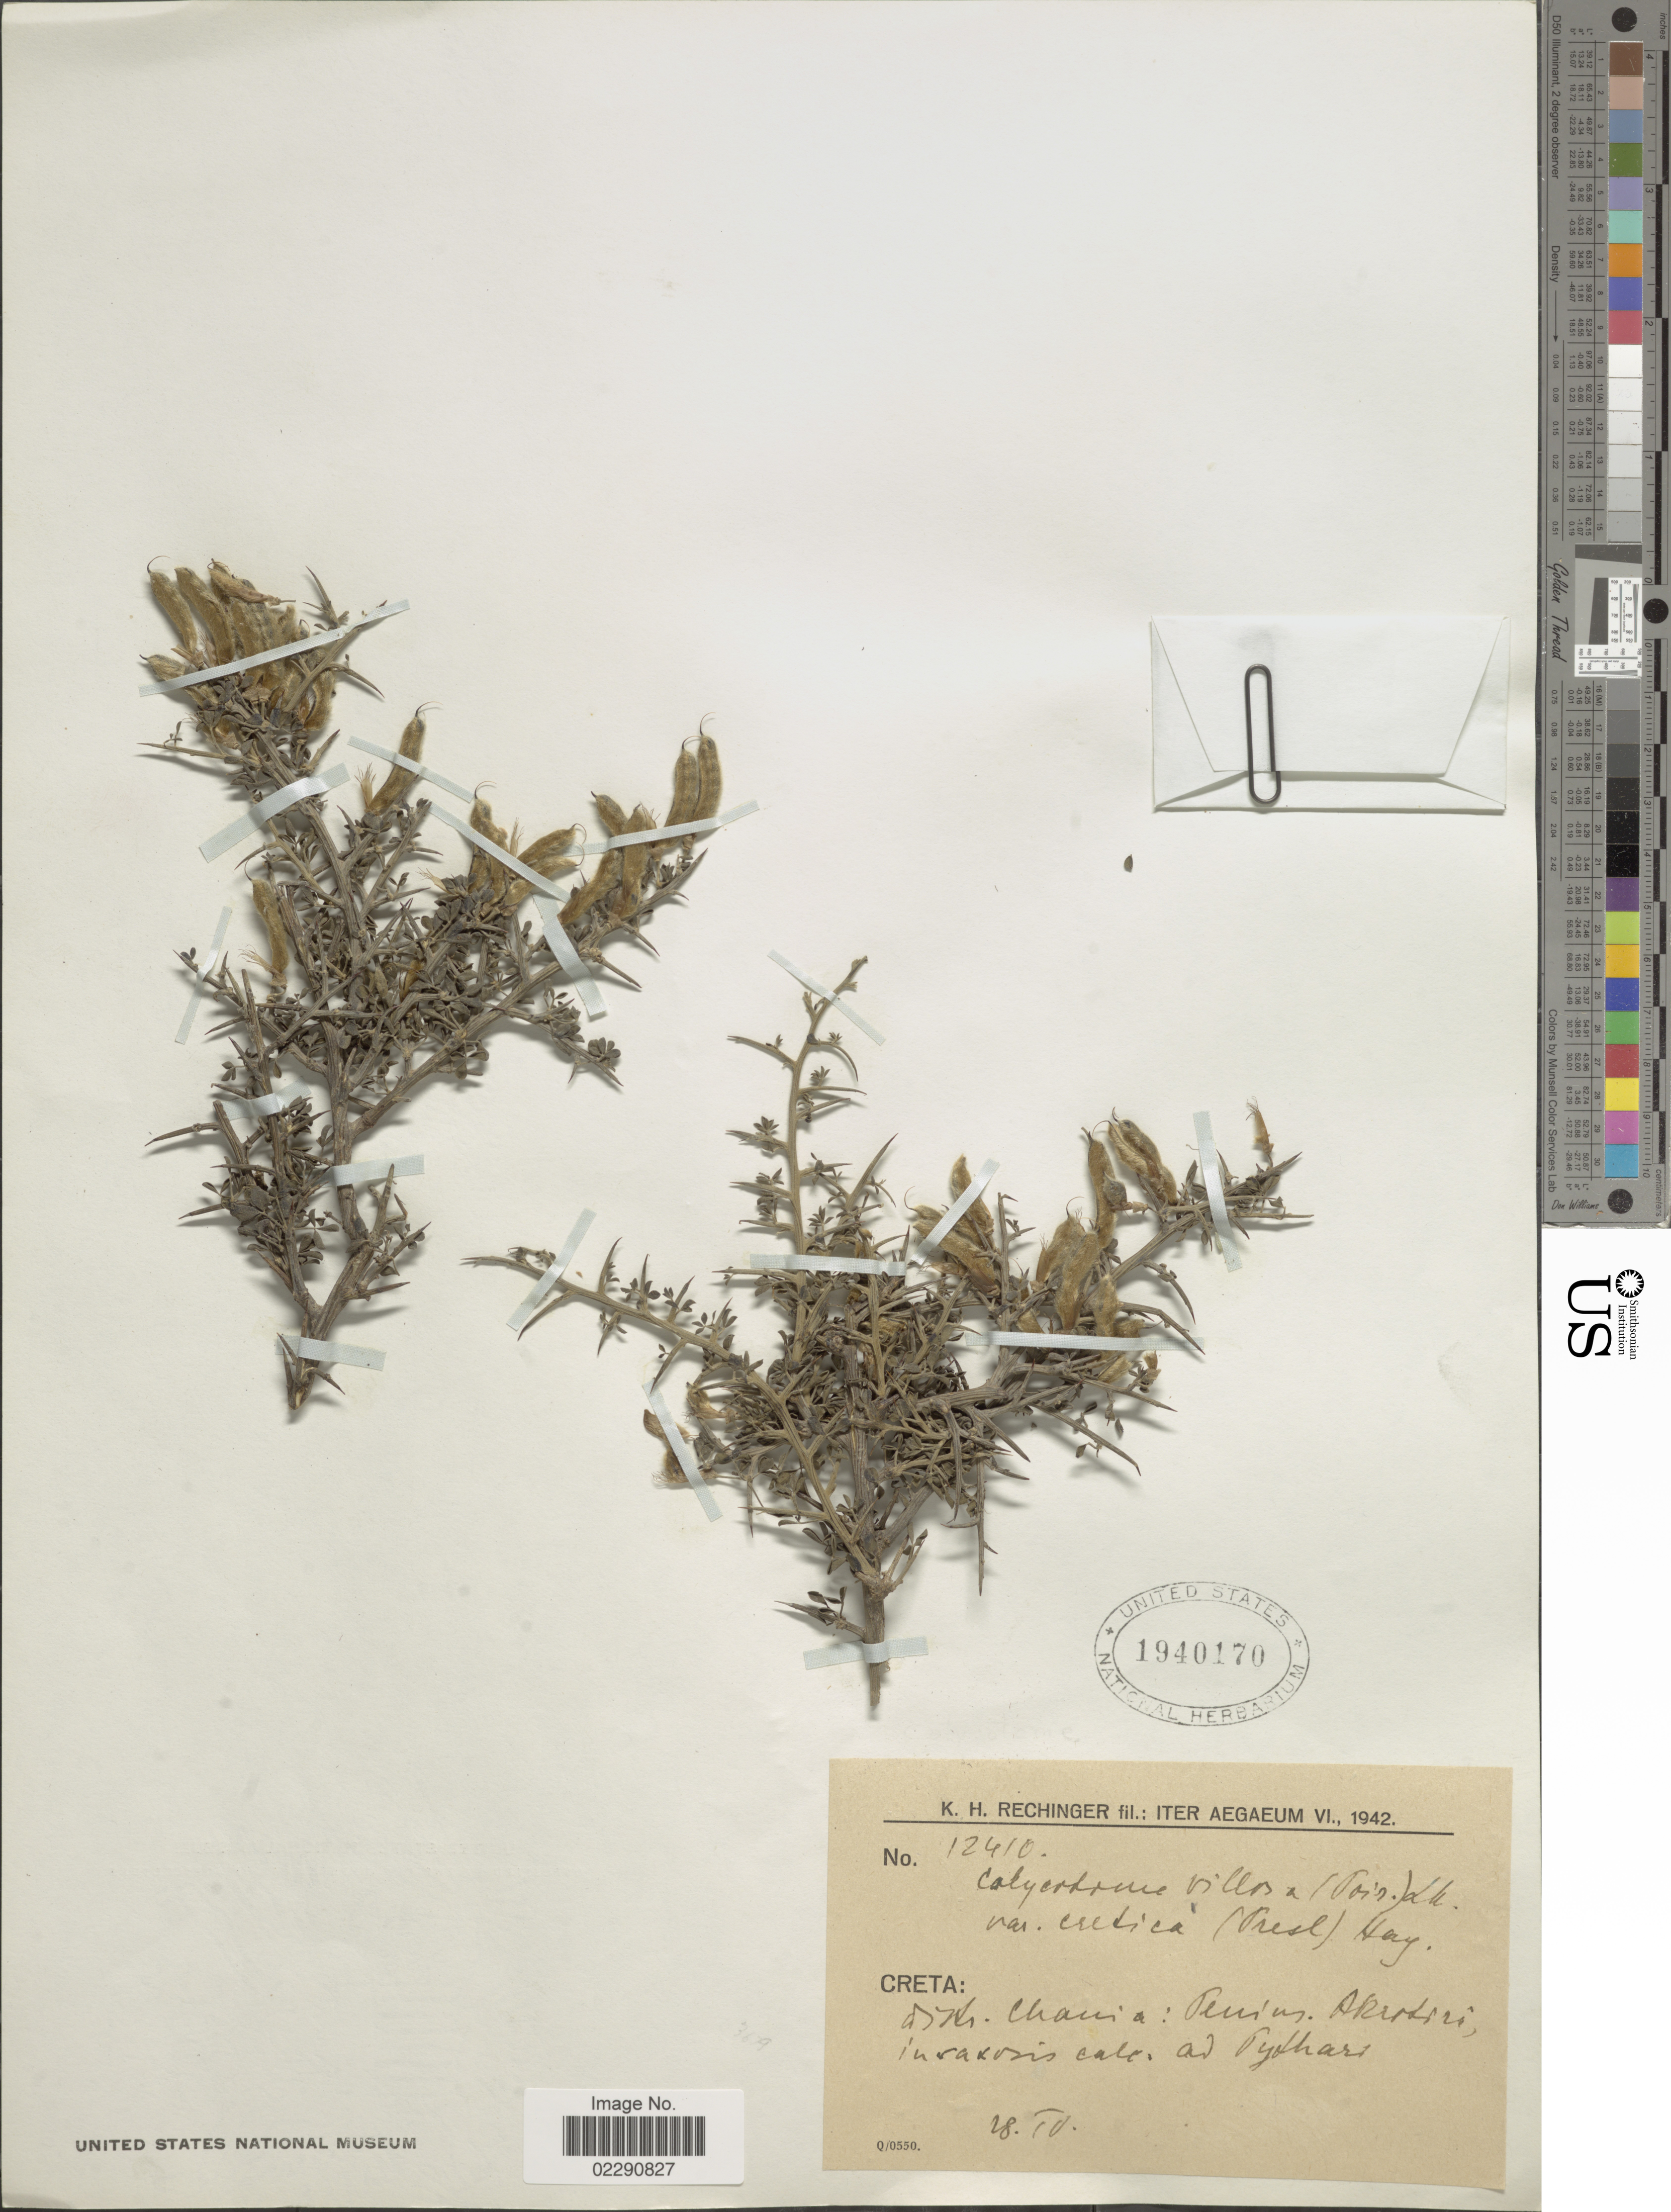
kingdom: Plantae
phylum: Tracheophyta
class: Magnoliopsida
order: Fabales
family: Fabaceae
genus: Calicotome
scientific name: Calicotome villosa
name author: (Poir.) Link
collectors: K. H. Rechinger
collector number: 12410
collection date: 1942-04-28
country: Greece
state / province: Crete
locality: Aegaeum, Creta, distr. Chania, Penins. Akrotiri, ad Pythari.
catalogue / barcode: US 1940170